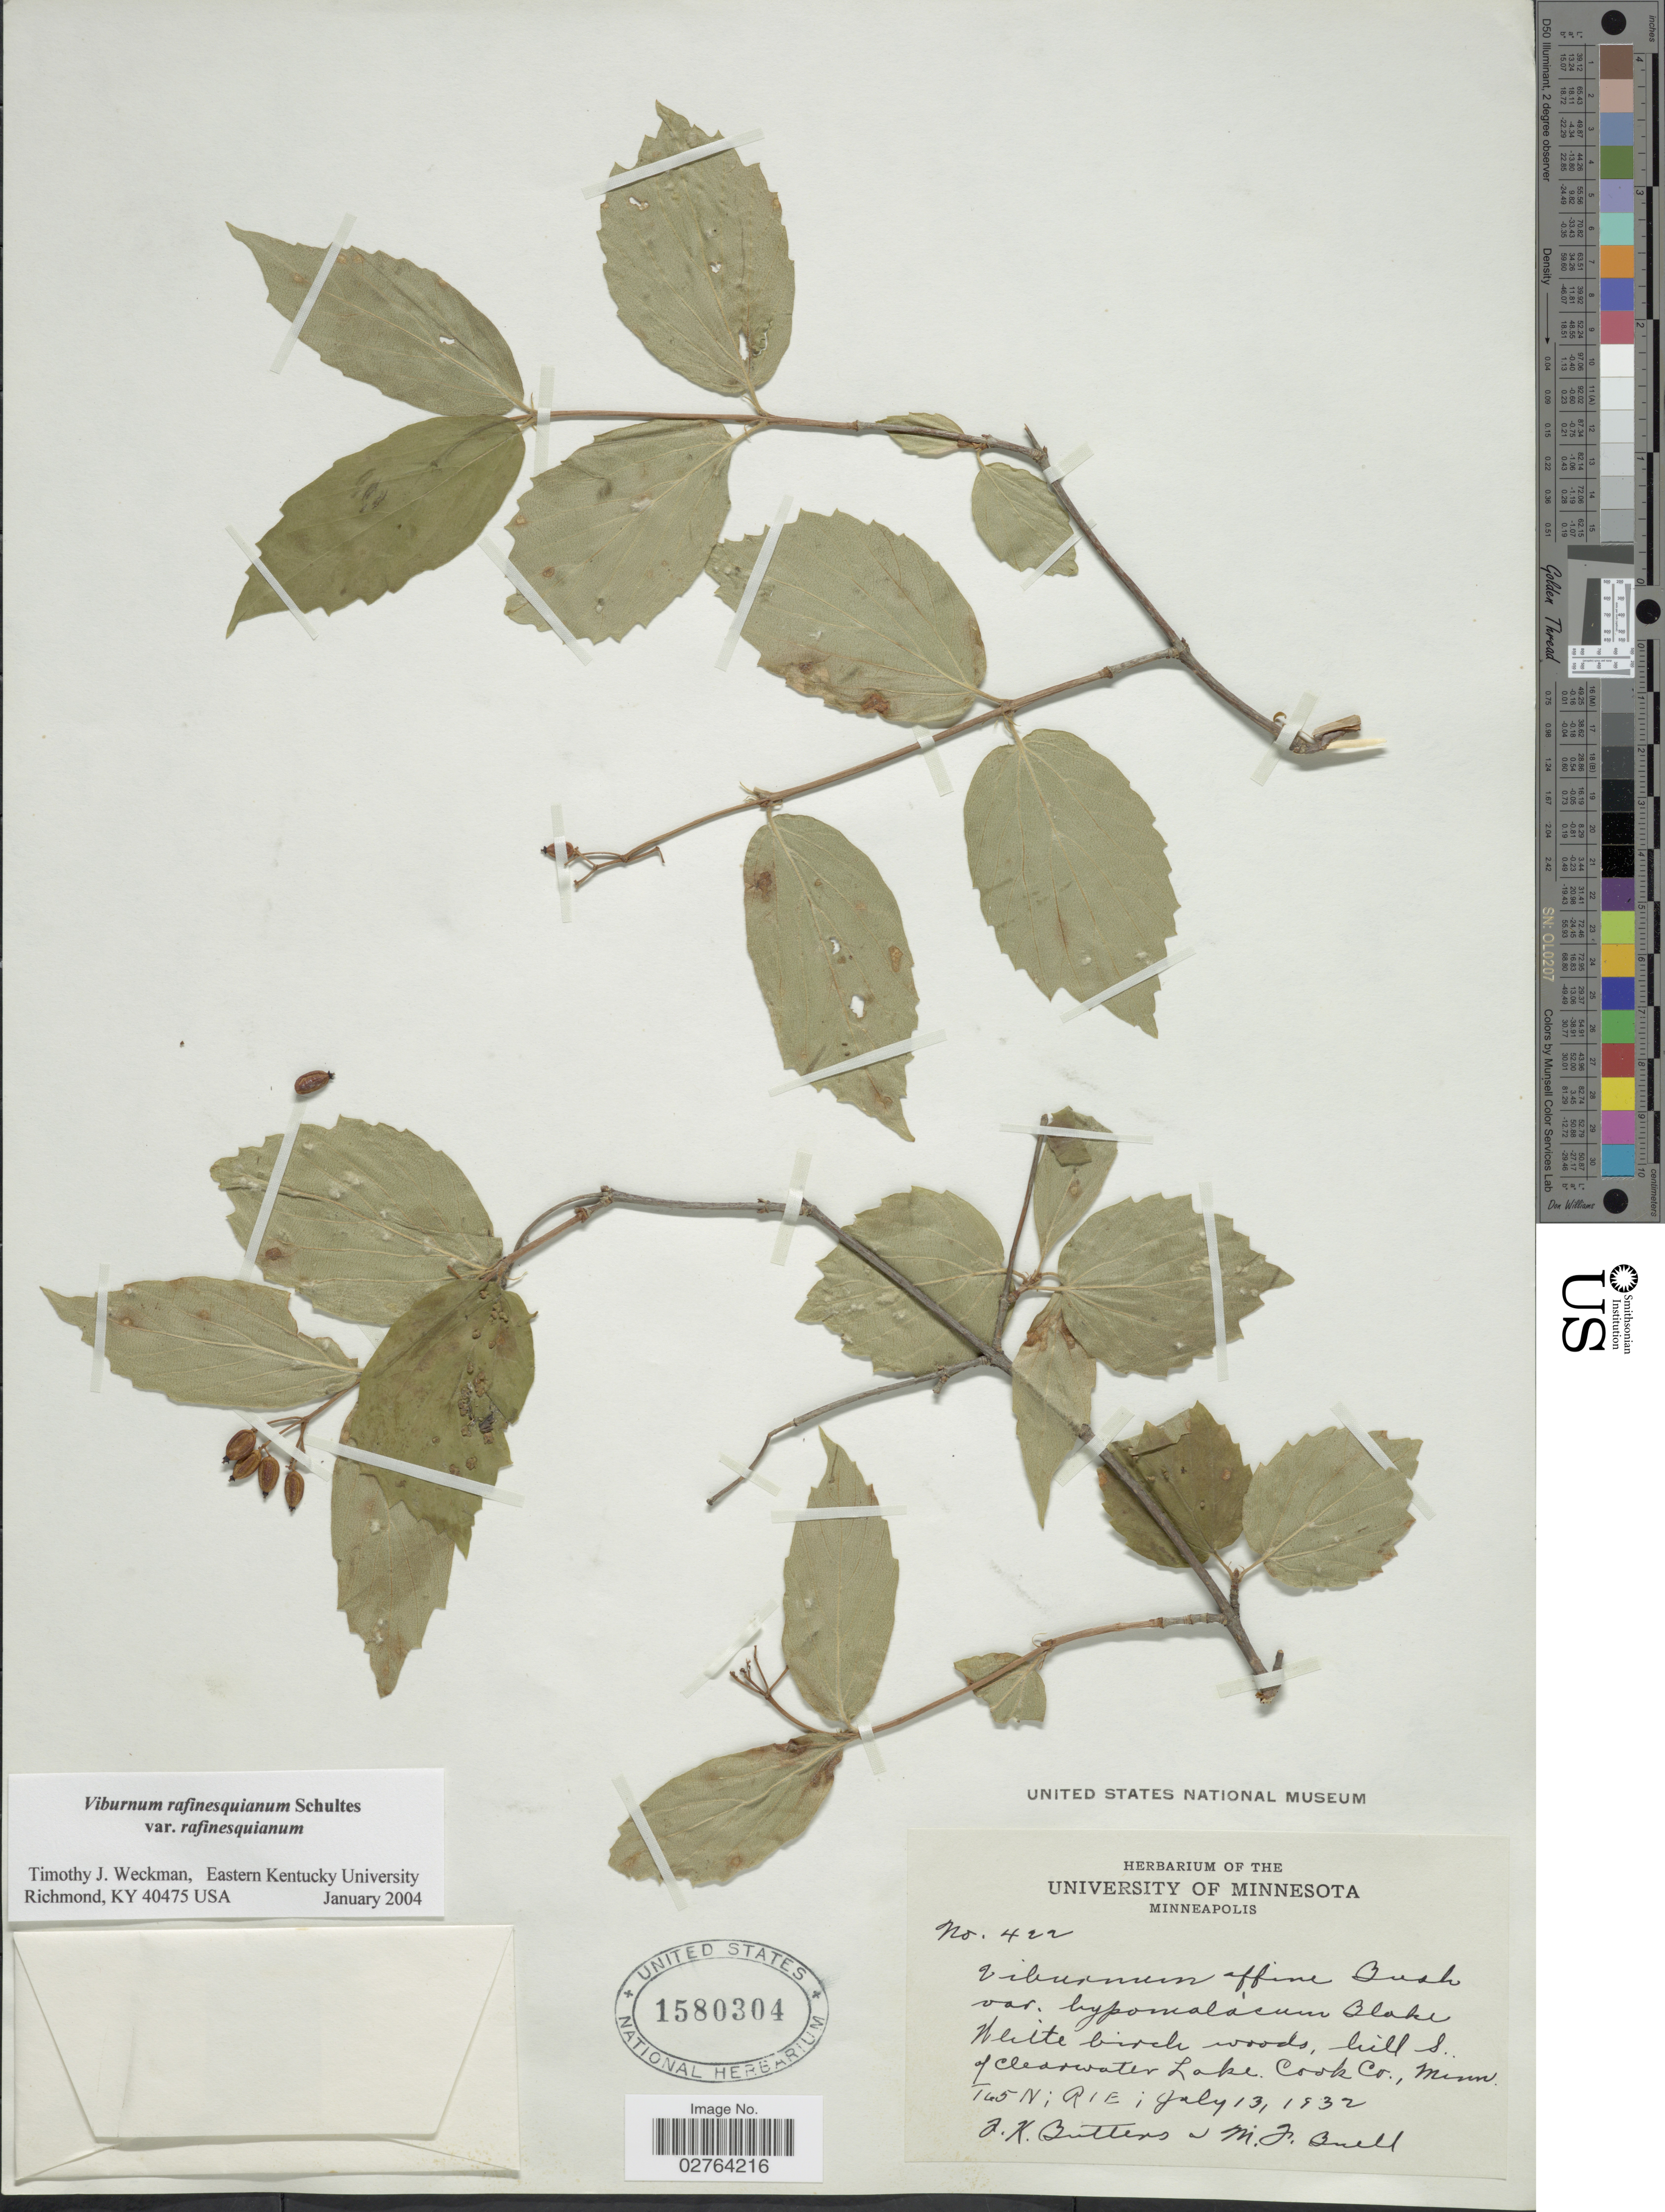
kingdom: Plantae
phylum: Tracheophyta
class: Magnoliopsida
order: Dipsacales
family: Viburnaceae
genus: Viburnum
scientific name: Viburnum rafinesqueanum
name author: Schult.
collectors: J. Butters & M. Buell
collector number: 422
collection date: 1932-07-13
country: United States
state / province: Minnesota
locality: Hill S. of Clearwater Lake. Cook Co., Minn. T65N; R1E.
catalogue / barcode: US 1580304